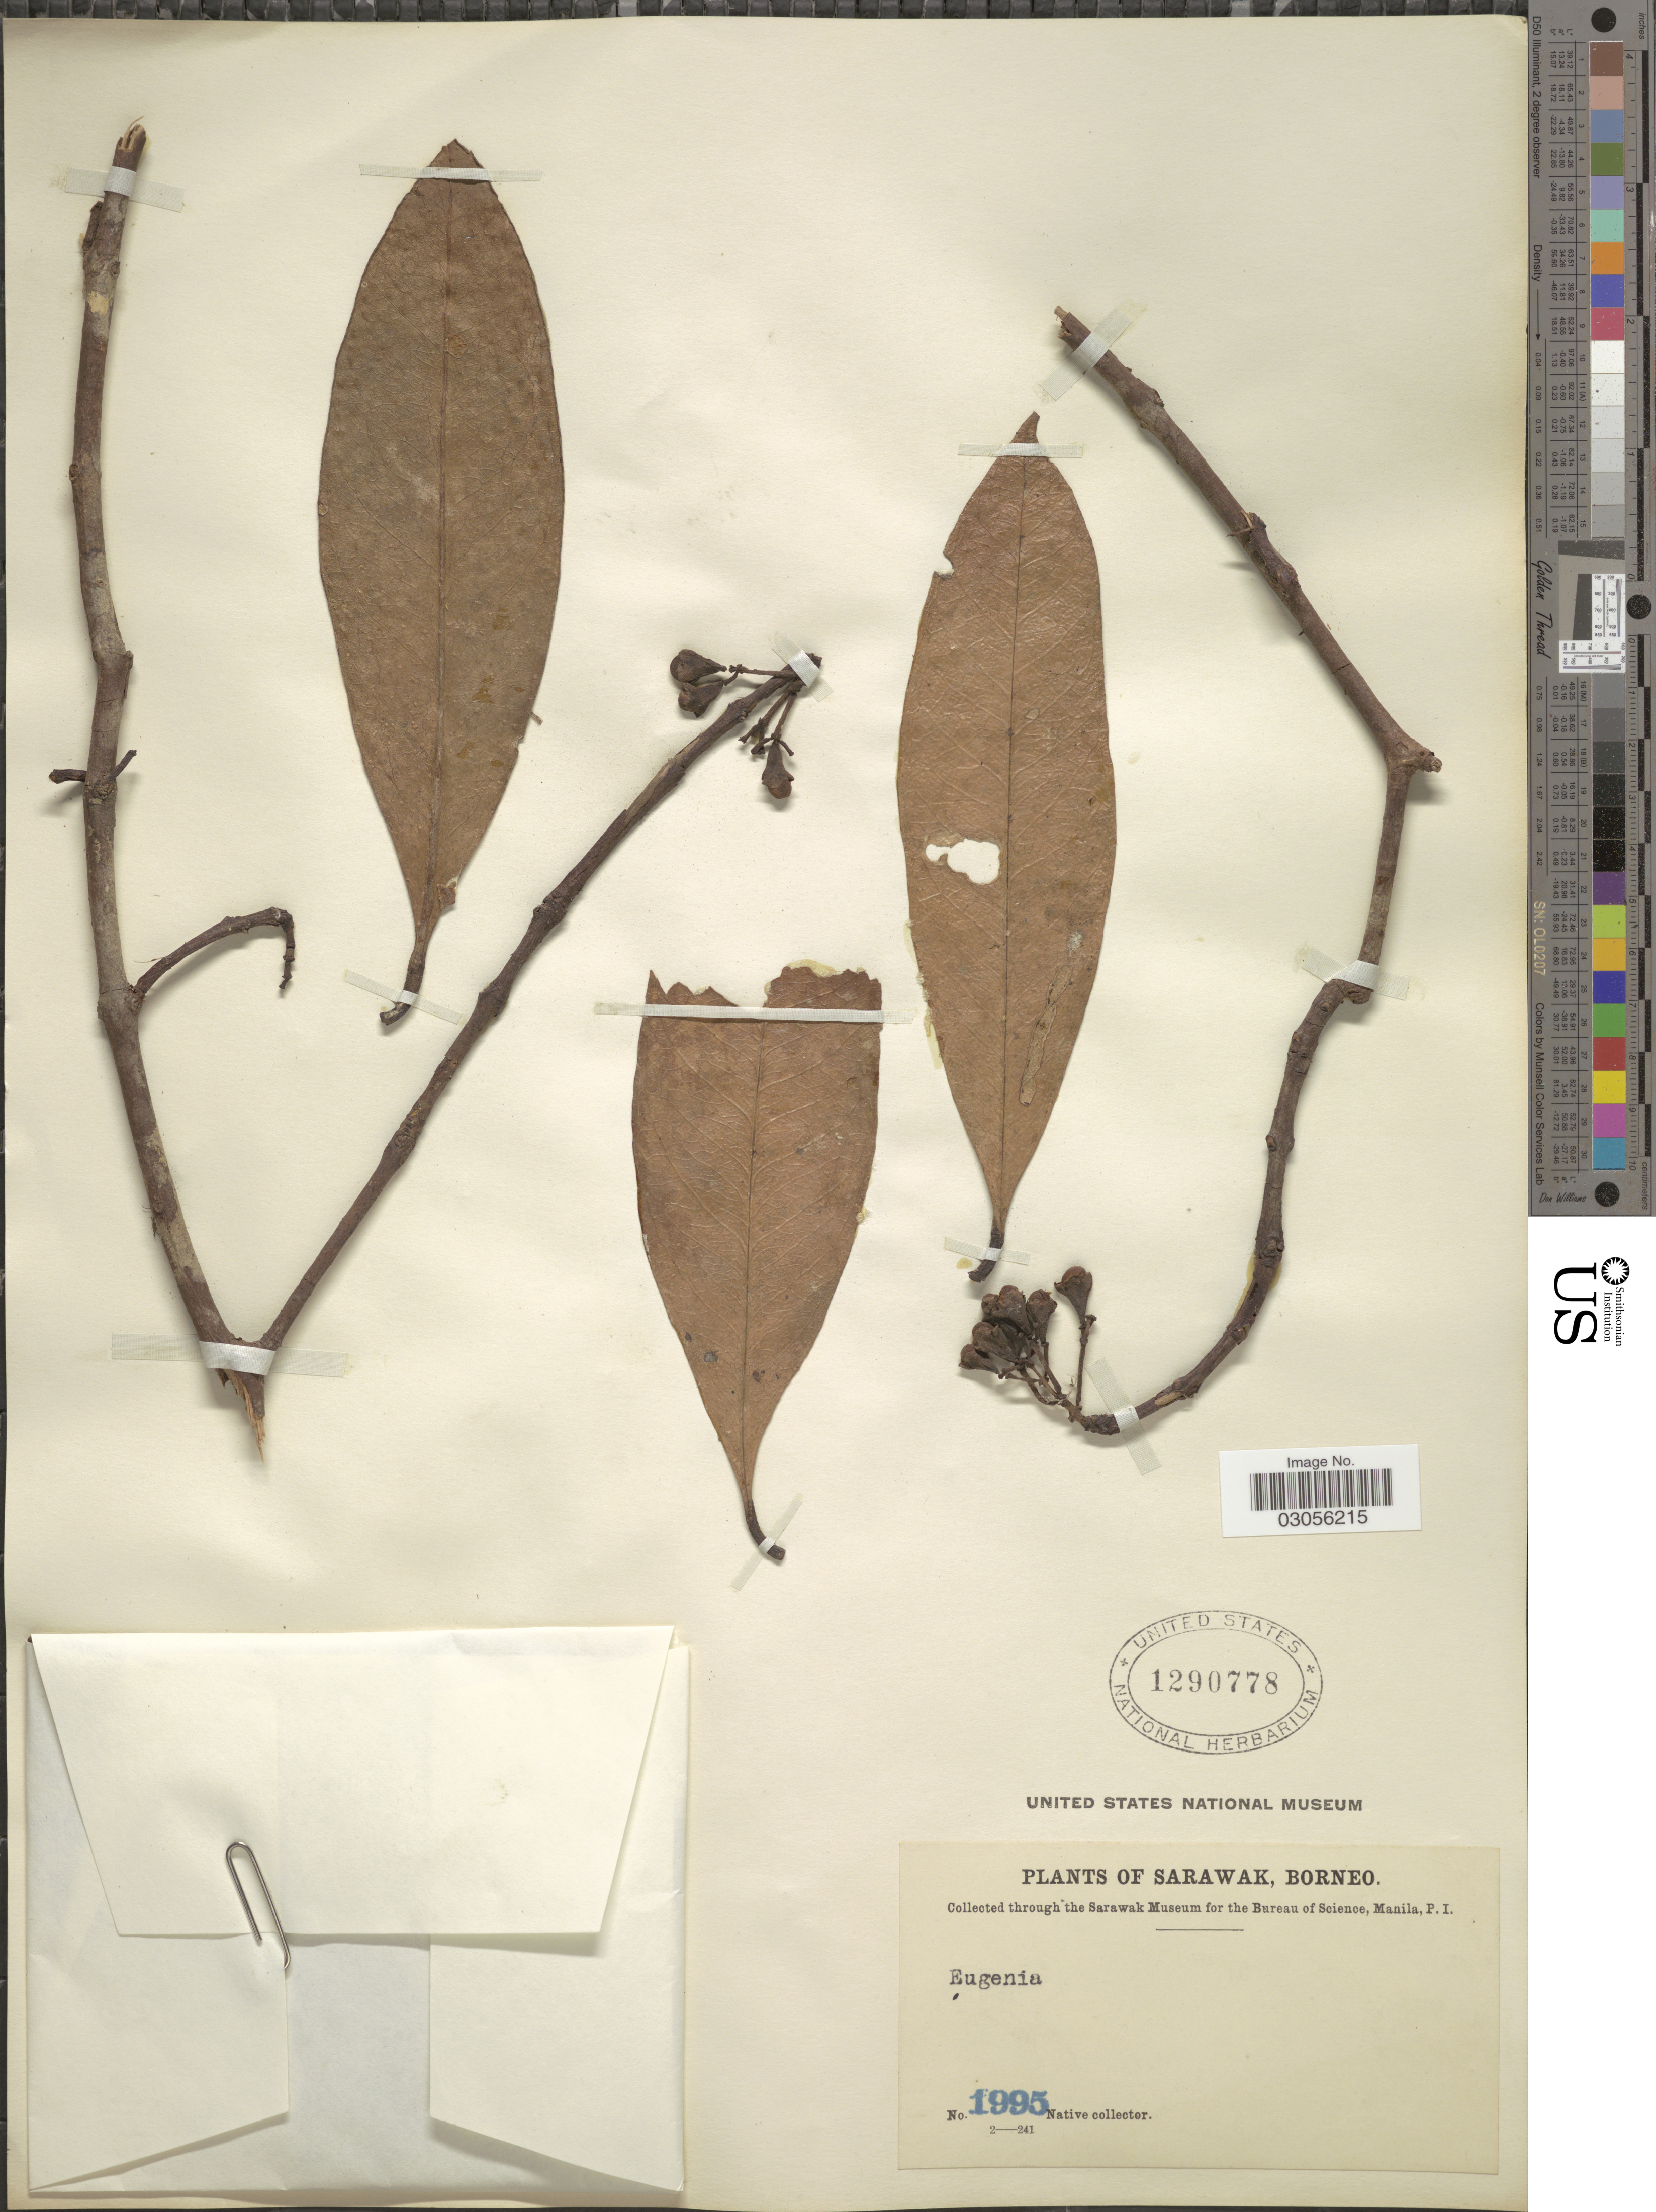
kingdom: Plantae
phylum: Tracheophyta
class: Magnoliopsida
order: Myrtales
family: Myrtaceae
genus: Syzygium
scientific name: Syzygium sp.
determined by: Strong, M. T., (US), Smithsonian Institution - National Museum of Natural History (UNITED STATES)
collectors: Native collector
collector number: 1995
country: Malaysia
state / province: Sarawak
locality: Sarawak, Borneo.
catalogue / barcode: US 1290778